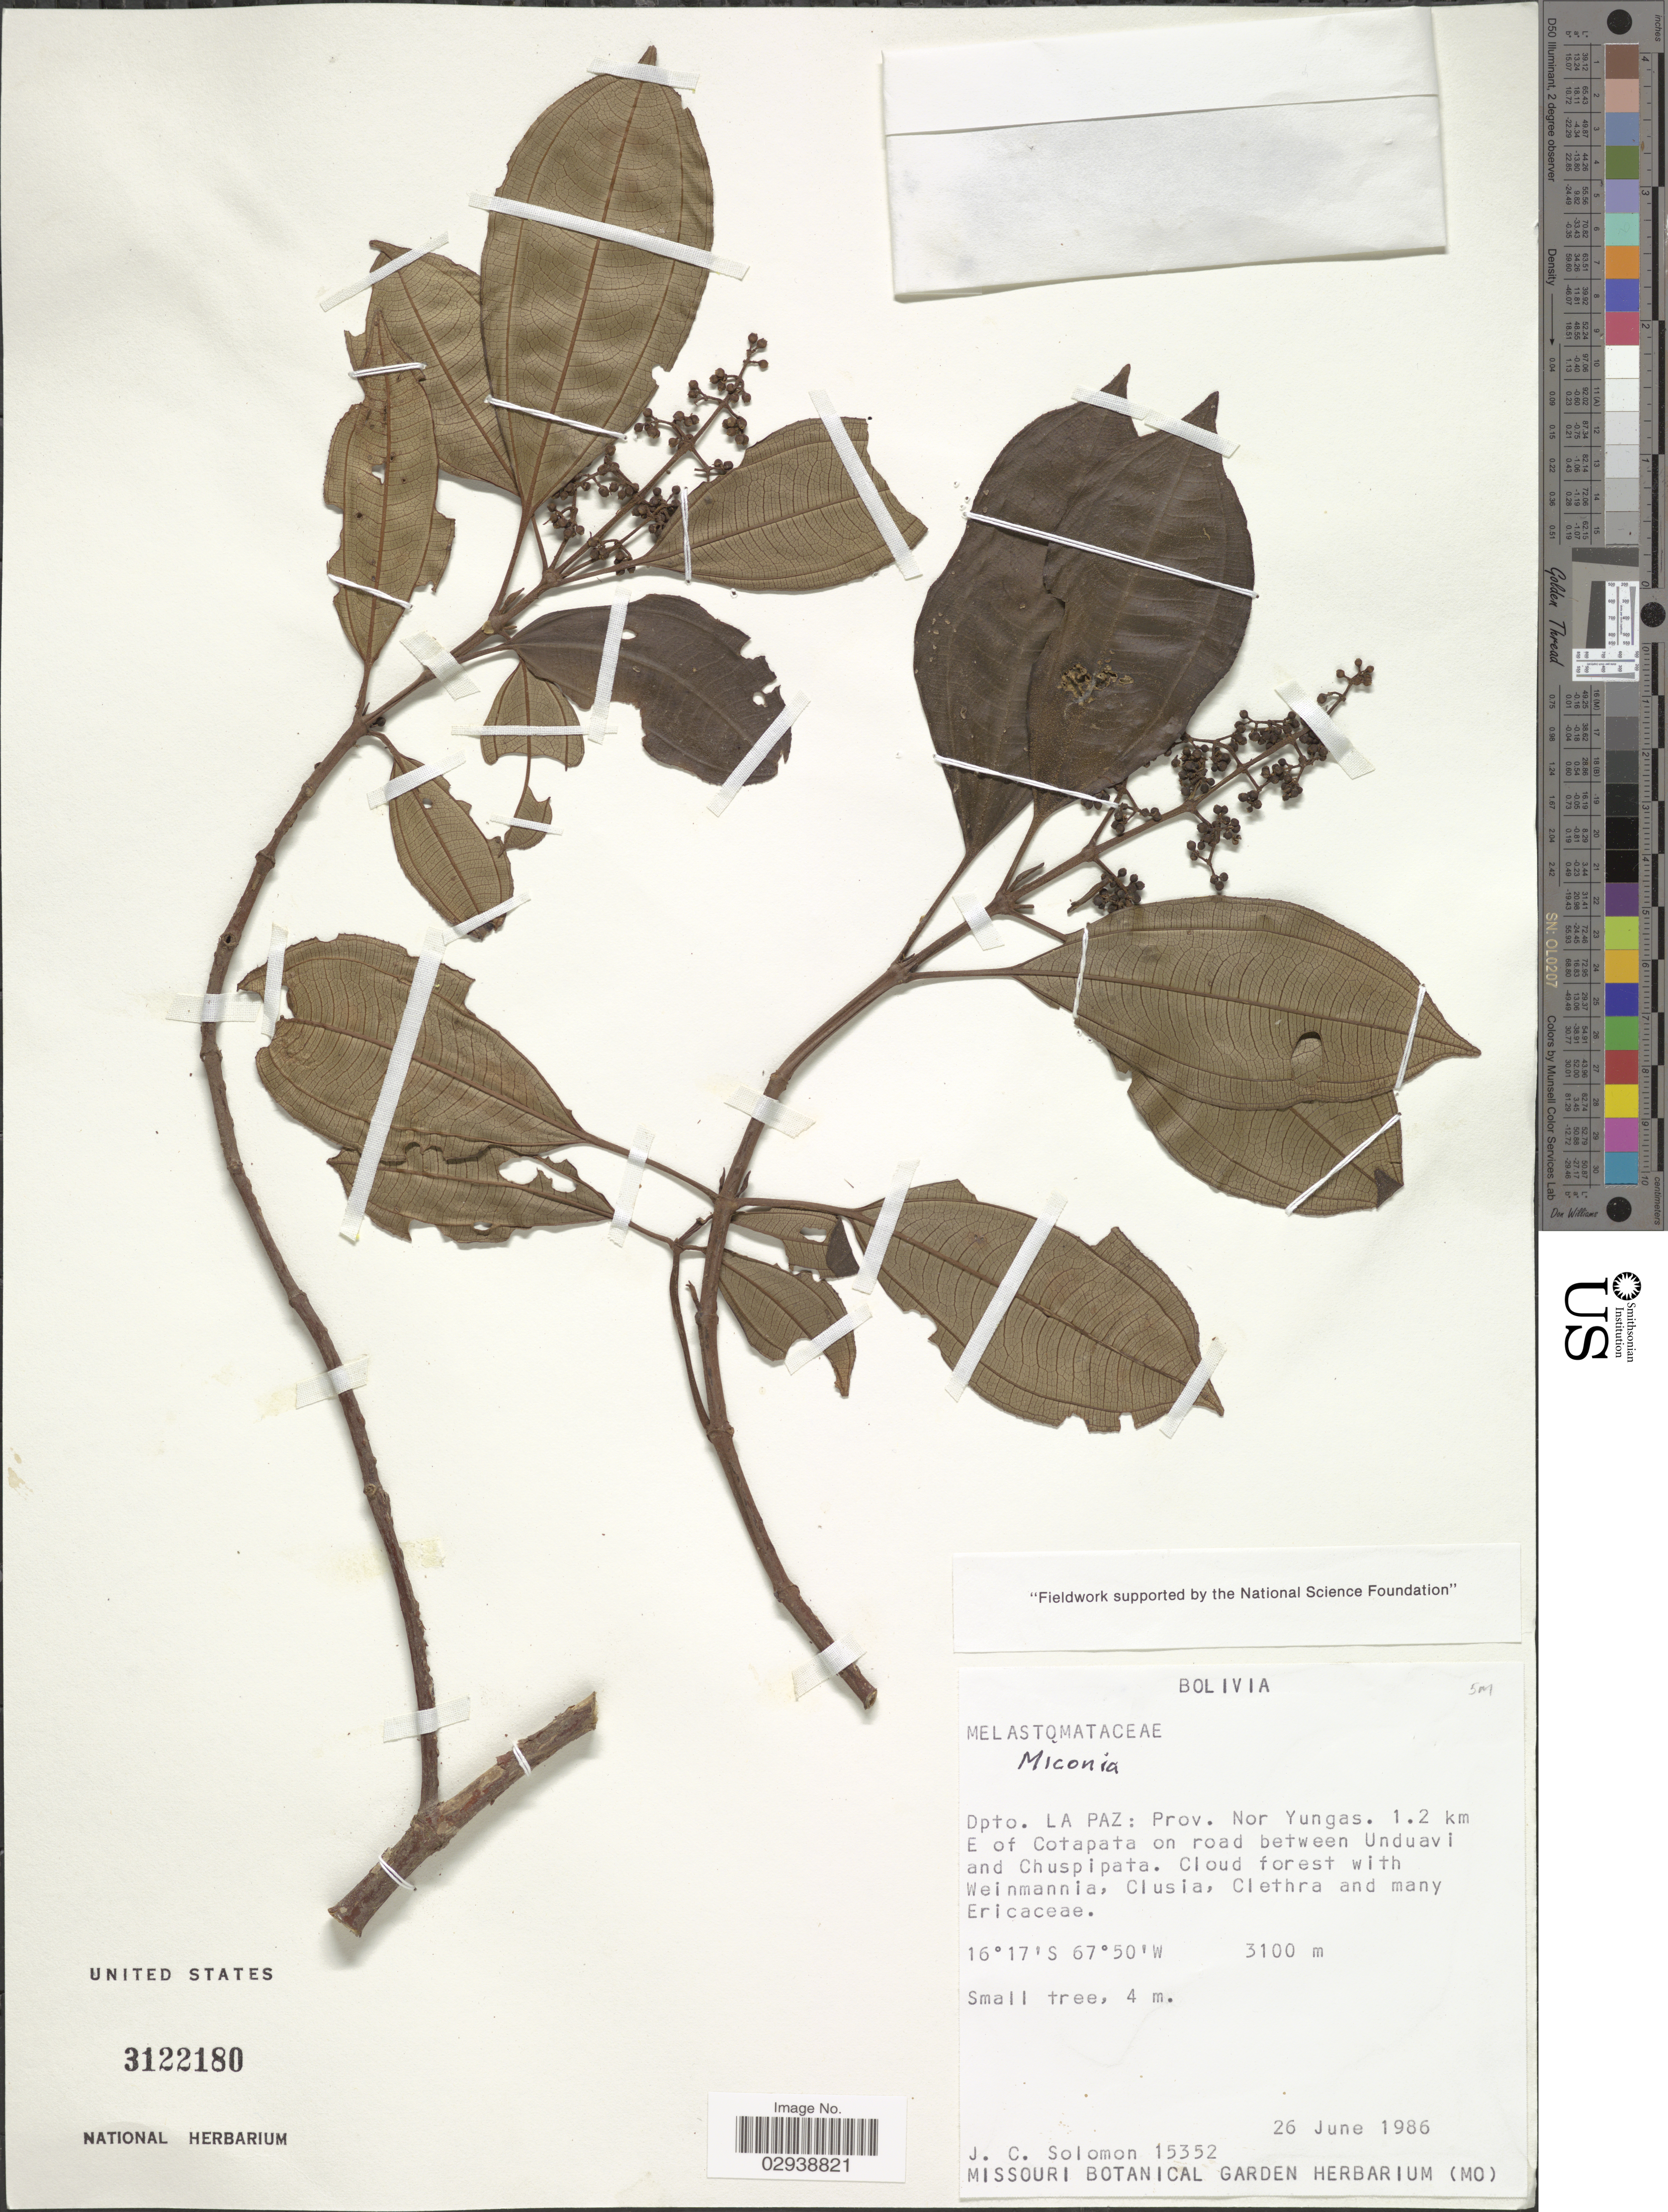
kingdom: Plantae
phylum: Tracheophyta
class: Magnoliopsida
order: Myrtales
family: Melastomataceae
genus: Miconia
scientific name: Miconia dimorphotheca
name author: Jan.M. Burke & Michelang.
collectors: J. C. Solomon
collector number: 15352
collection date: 1986-06-26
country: Bolivia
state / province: La Paz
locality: Dpto. La Paz: Prov. Nor Yungas, 1.2 km E of Cotapata on road between Unduavi and Chuspipata.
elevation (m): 3100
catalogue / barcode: US 3122180